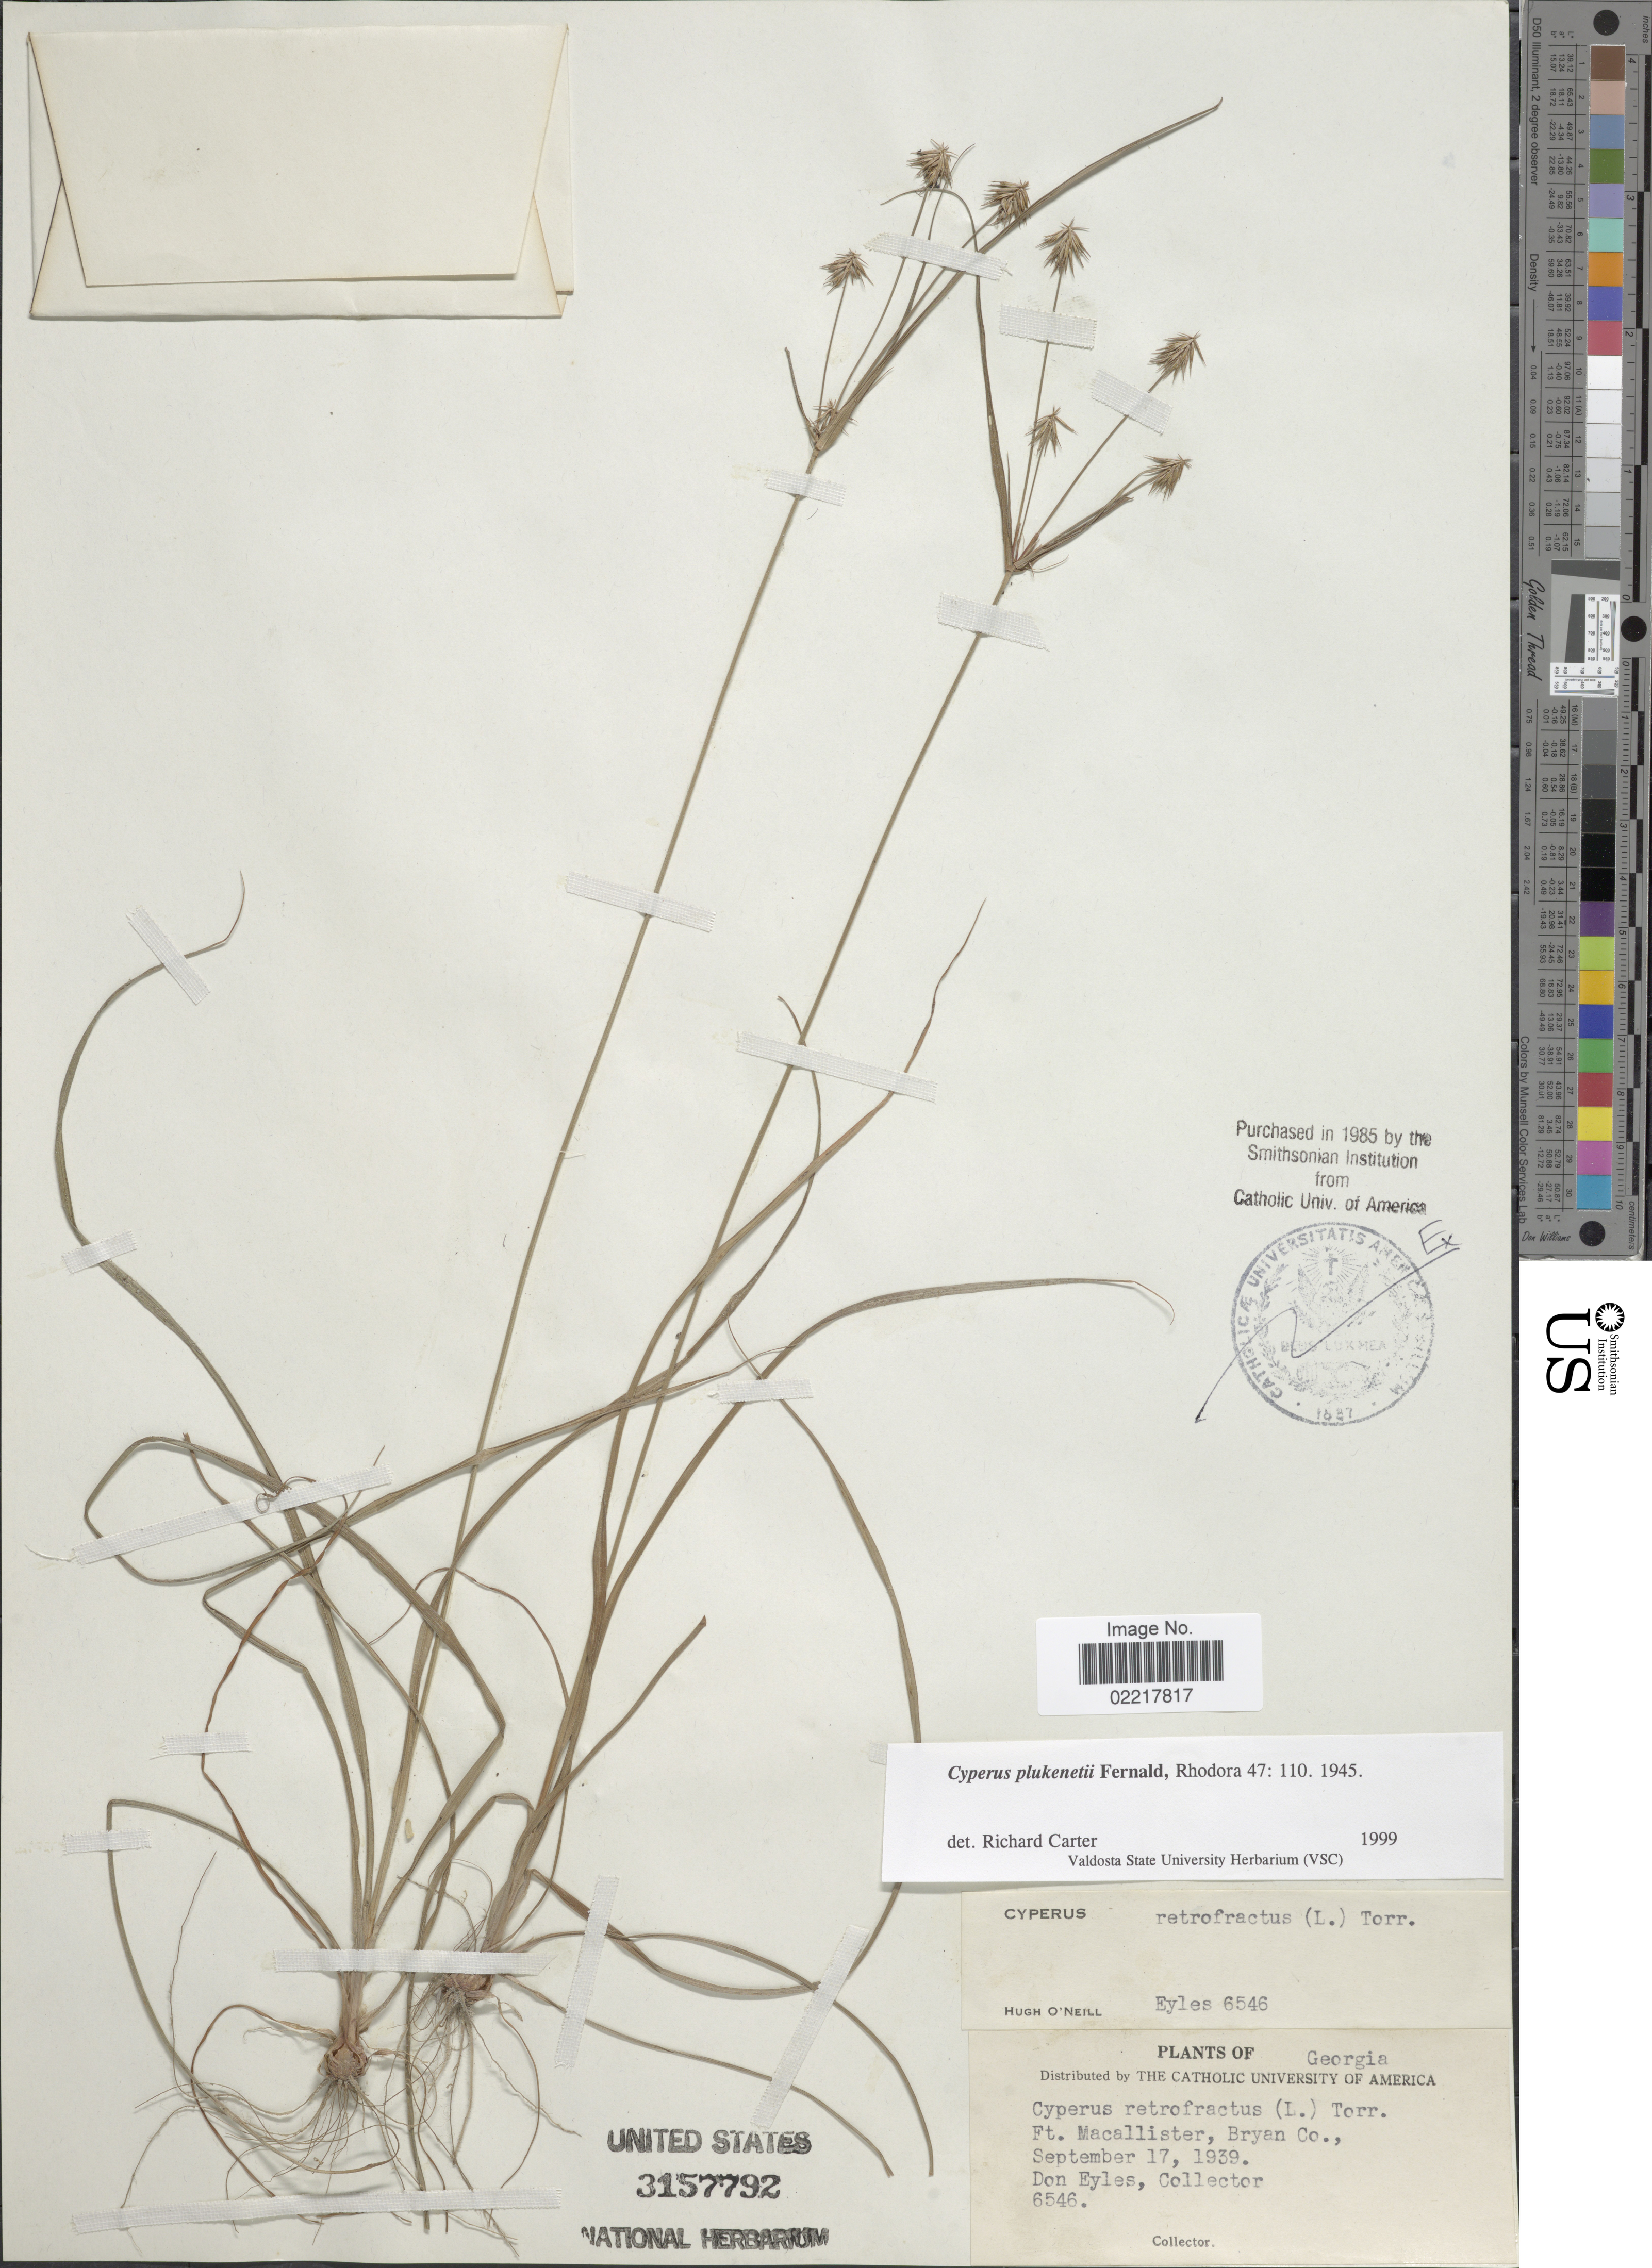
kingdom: Plantae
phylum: Tracheophyta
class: Liliopsida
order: Poales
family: Cyperaceae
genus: Cyperus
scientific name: Cyperus plukenetii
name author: Fernald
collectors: D. Eyles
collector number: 6546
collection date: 1939-09-17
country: United States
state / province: Georgia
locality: Ft Macallister, Bryan Co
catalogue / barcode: US 3157792